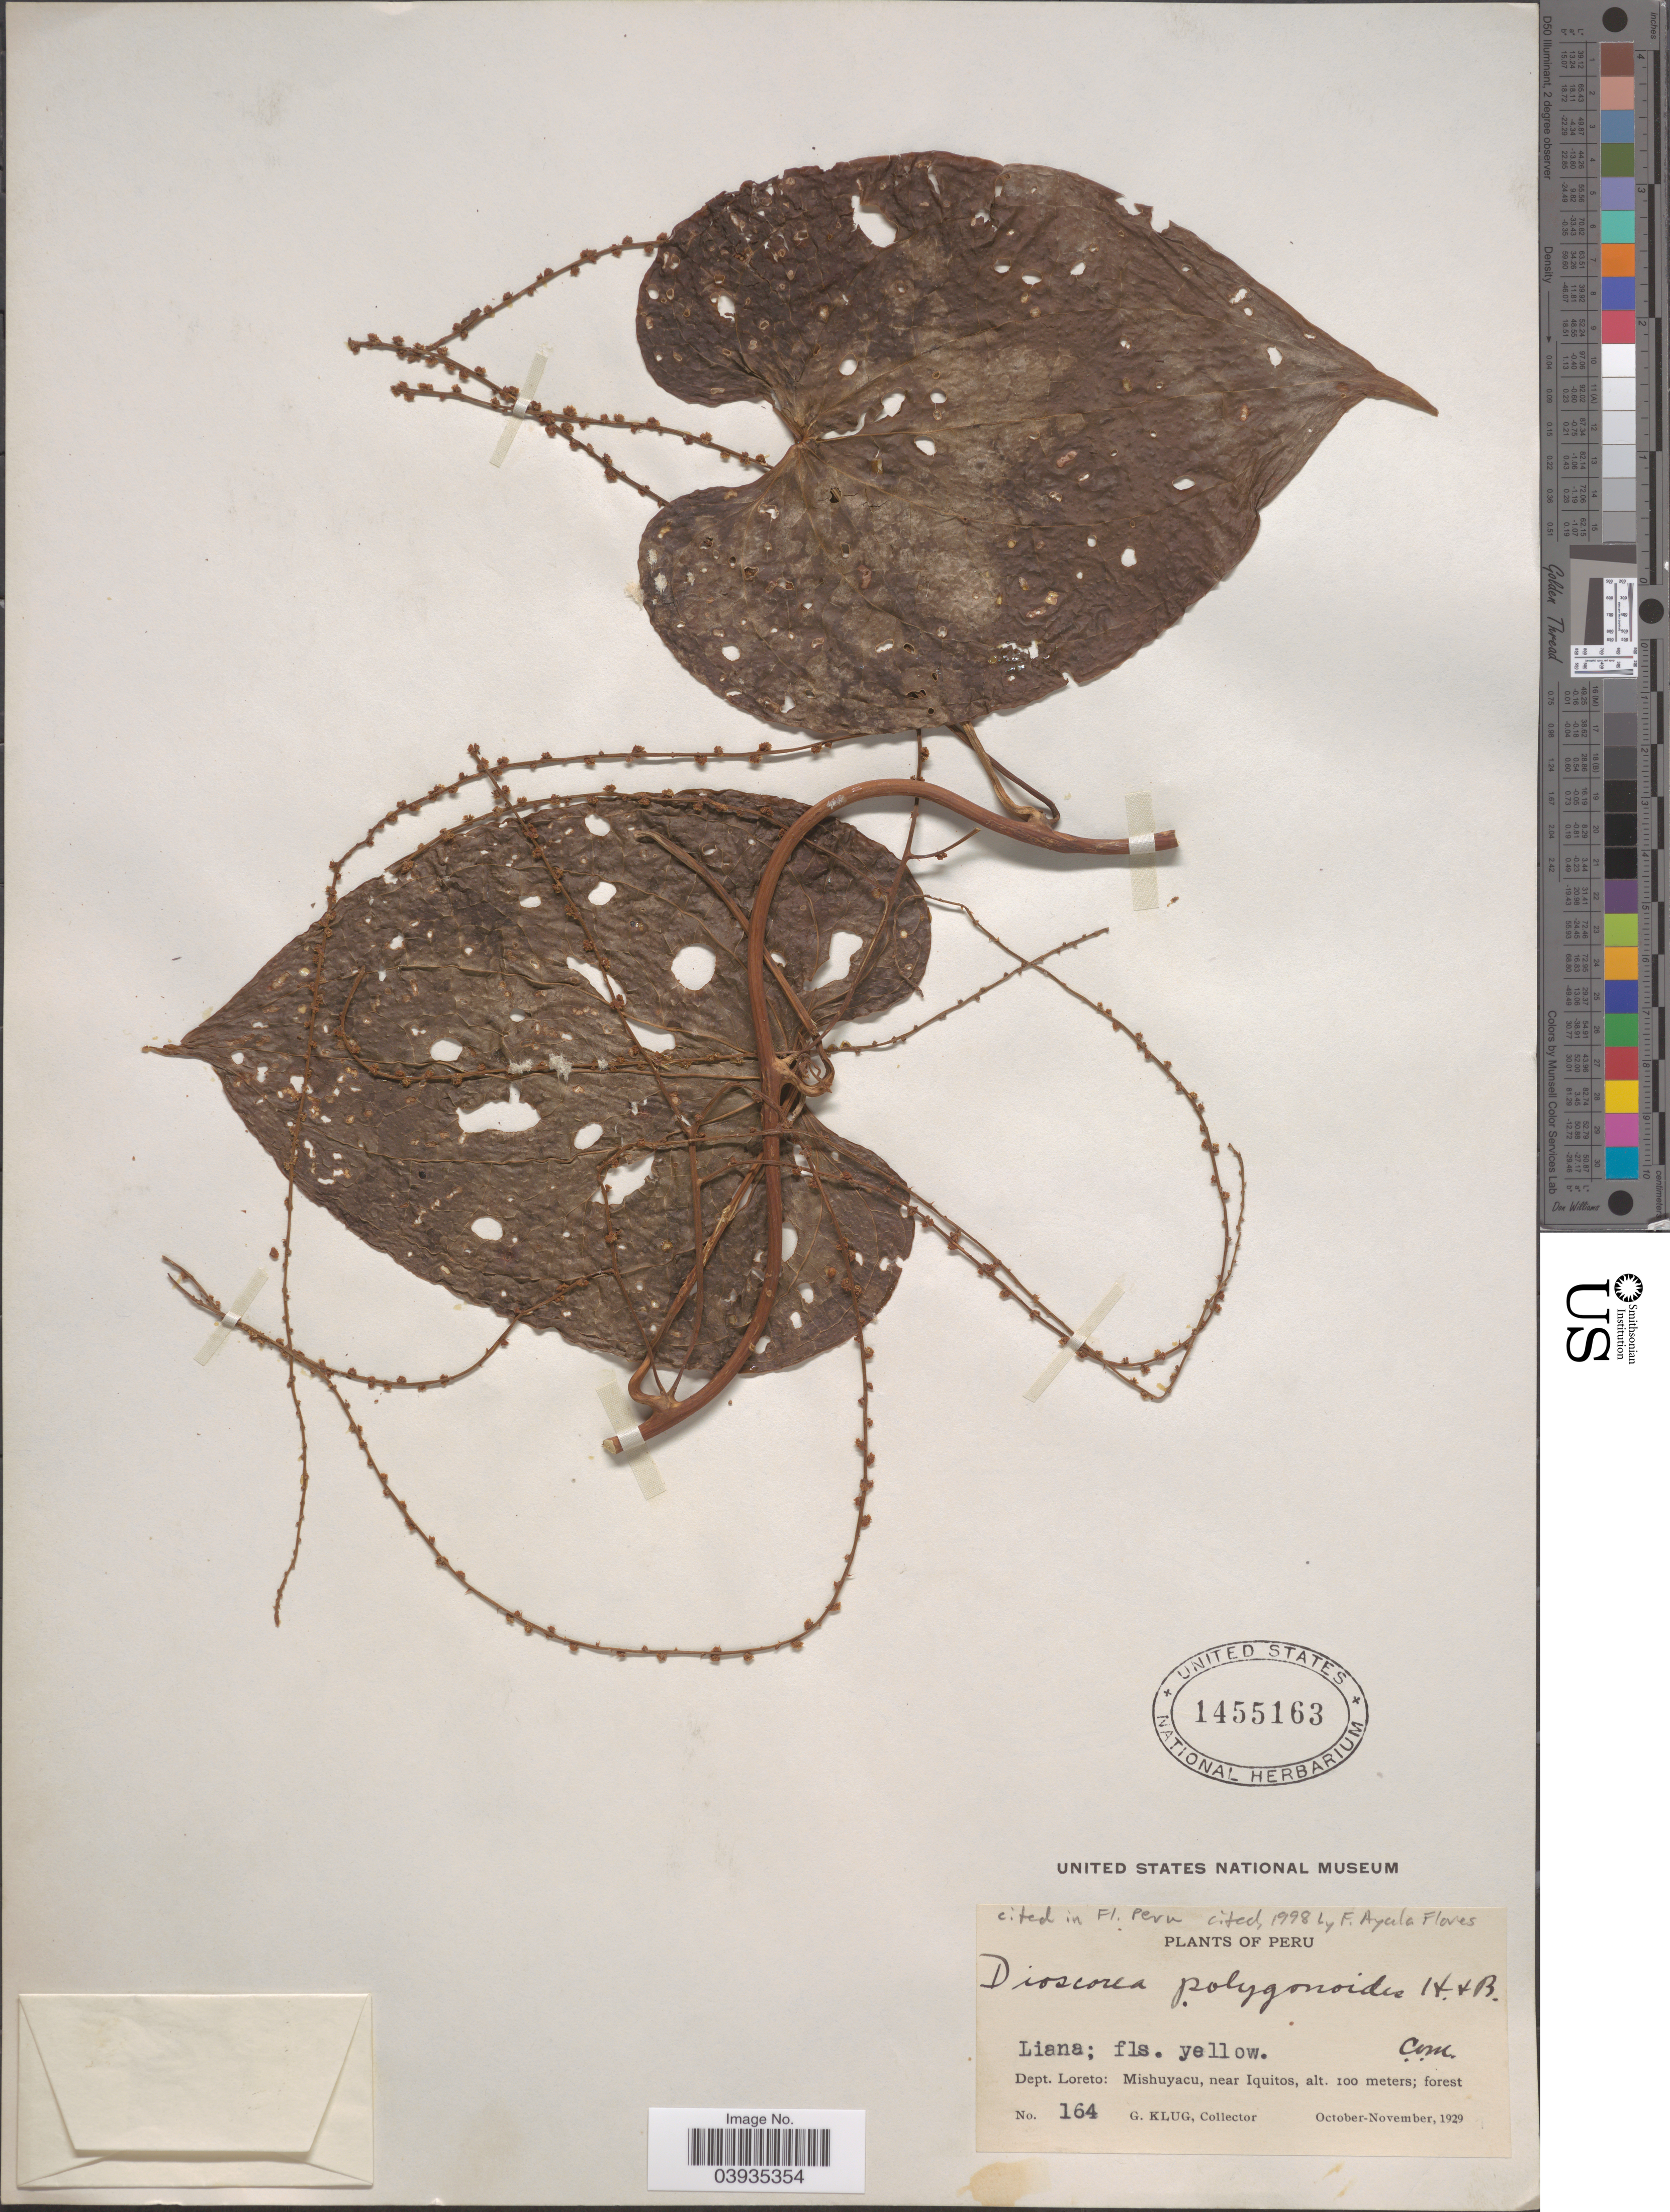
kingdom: Plantae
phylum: Tracheophyta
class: Liliopsida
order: Dioscoreales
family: Dioscoreaceae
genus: Dioscorea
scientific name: Dioscorea polygonoides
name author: Humb. & Bonpl. ex Willd.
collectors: G. Klug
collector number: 164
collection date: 1929-10/1929-11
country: Peru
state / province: Loreto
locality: Dept. Loreto: Mishuyacu, near Iquitos.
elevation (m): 100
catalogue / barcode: US 1455163